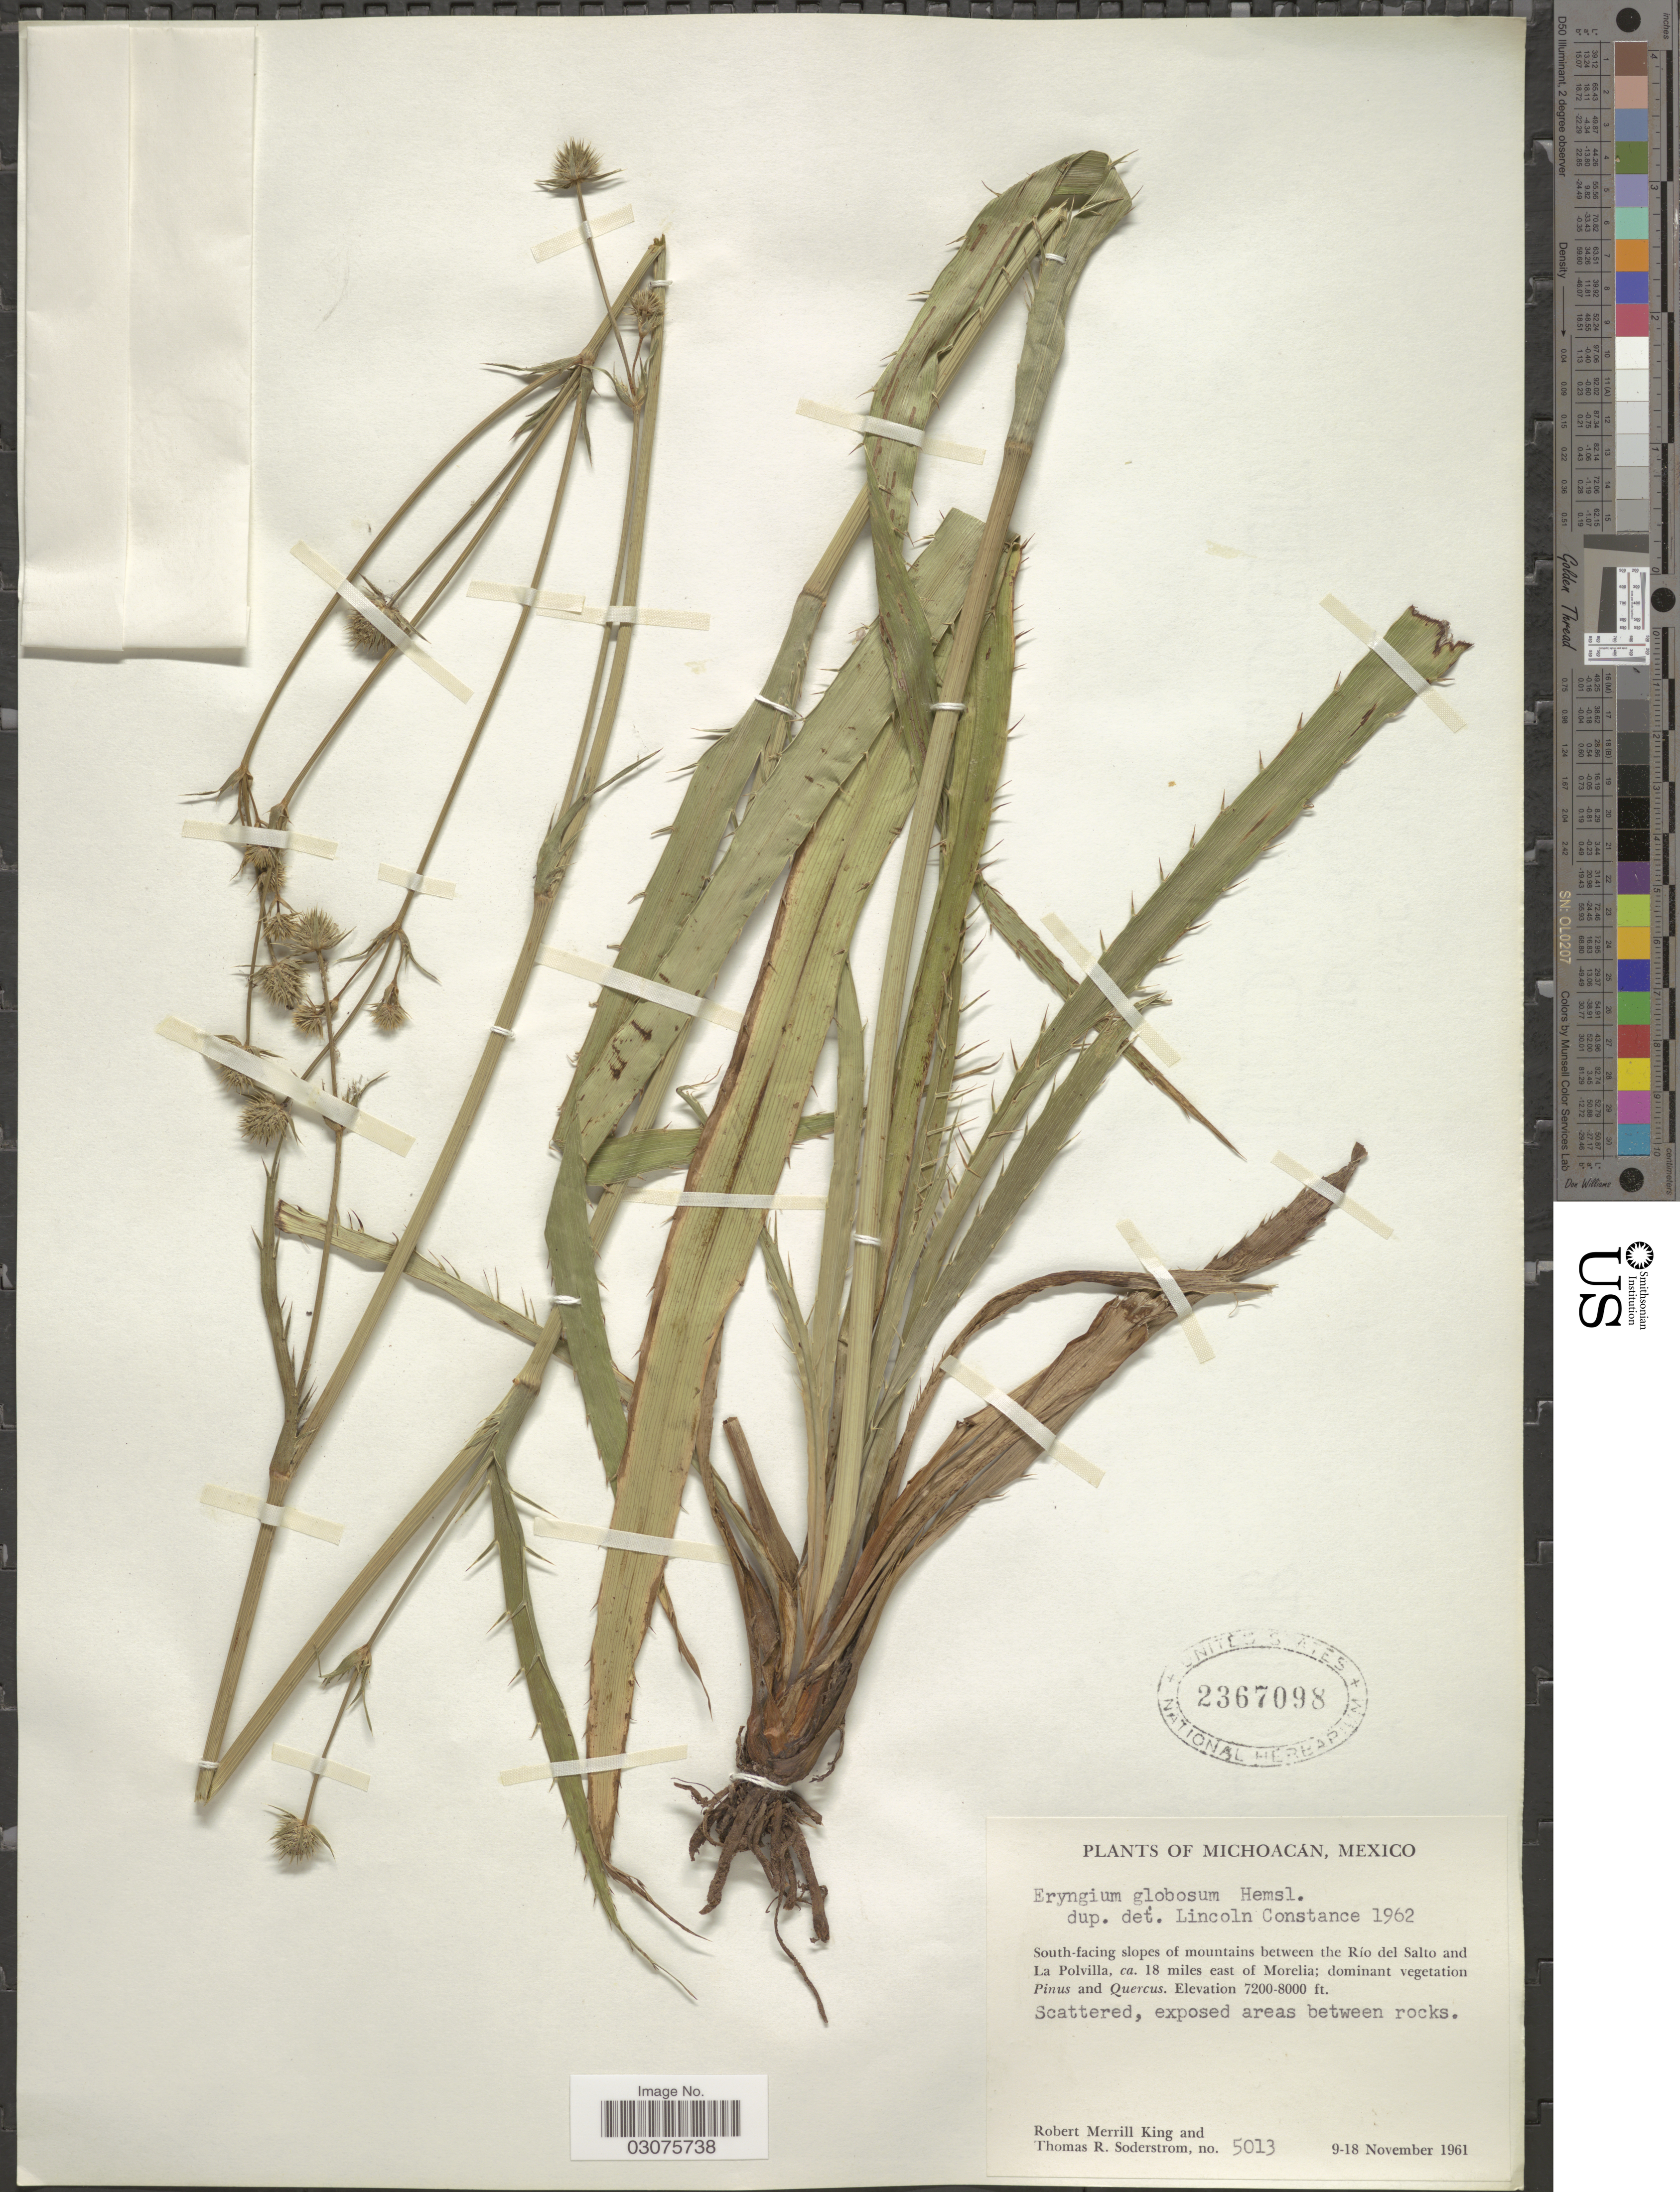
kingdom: Plantae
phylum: Tracheophyta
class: Magnoliopsida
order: Apiales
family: Apiaceae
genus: Eryngium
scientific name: Eryngium globosum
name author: Hemsl.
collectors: R. M. King & T. R. Soderstrom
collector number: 5013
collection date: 1961-11-09/1961-11-18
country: Mexico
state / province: Michoacán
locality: South-facing slopes of mountains between the Río del Salto and La Polvilla, ca. 18 miles east of Morelia.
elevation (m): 2195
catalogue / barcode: US 2367098